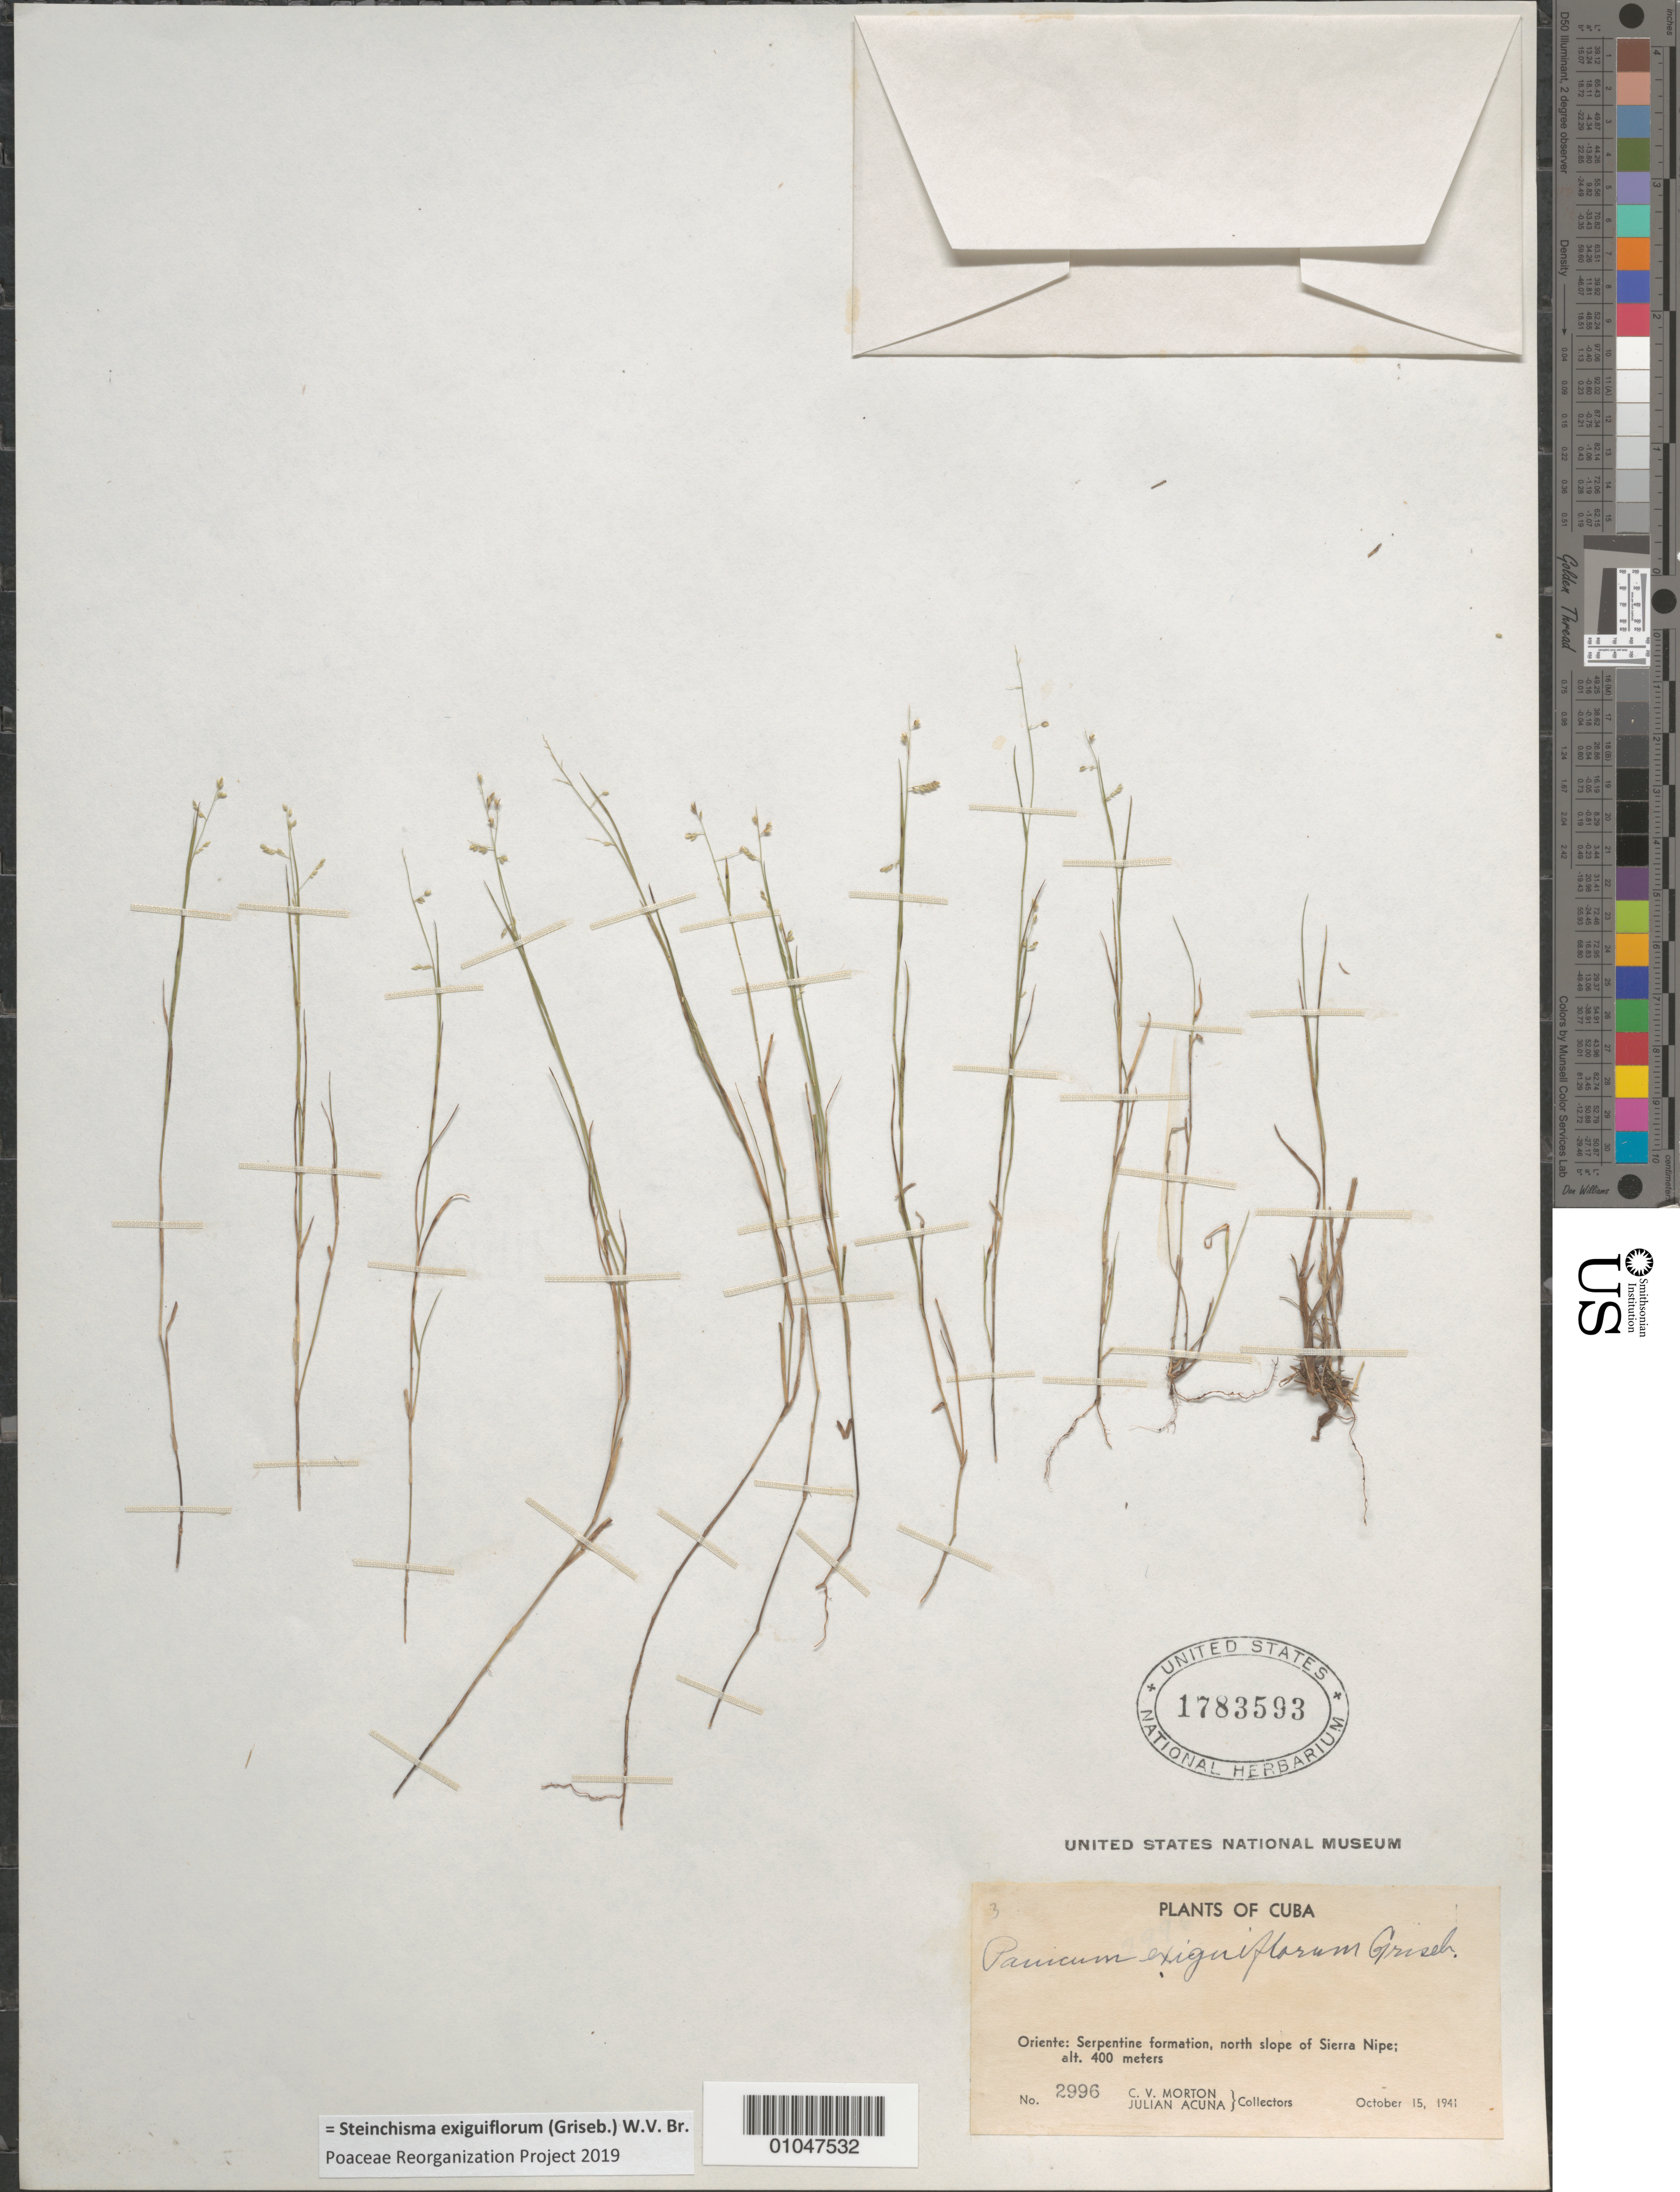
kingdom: Plantae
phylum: Tracheophyta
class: Liliopsida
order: Poales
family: Poaceae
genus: Panicum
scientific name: Panicum exiguiflorum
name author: Griseb.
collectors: C. V. Morton & J. Acuña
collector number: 2996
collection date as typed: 15 Oct 1941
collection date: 1941-10-15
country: Cuba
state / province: Holguín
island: Cuba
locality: N slope of Sierra Nipe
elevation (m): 400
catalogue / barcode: US 1783593